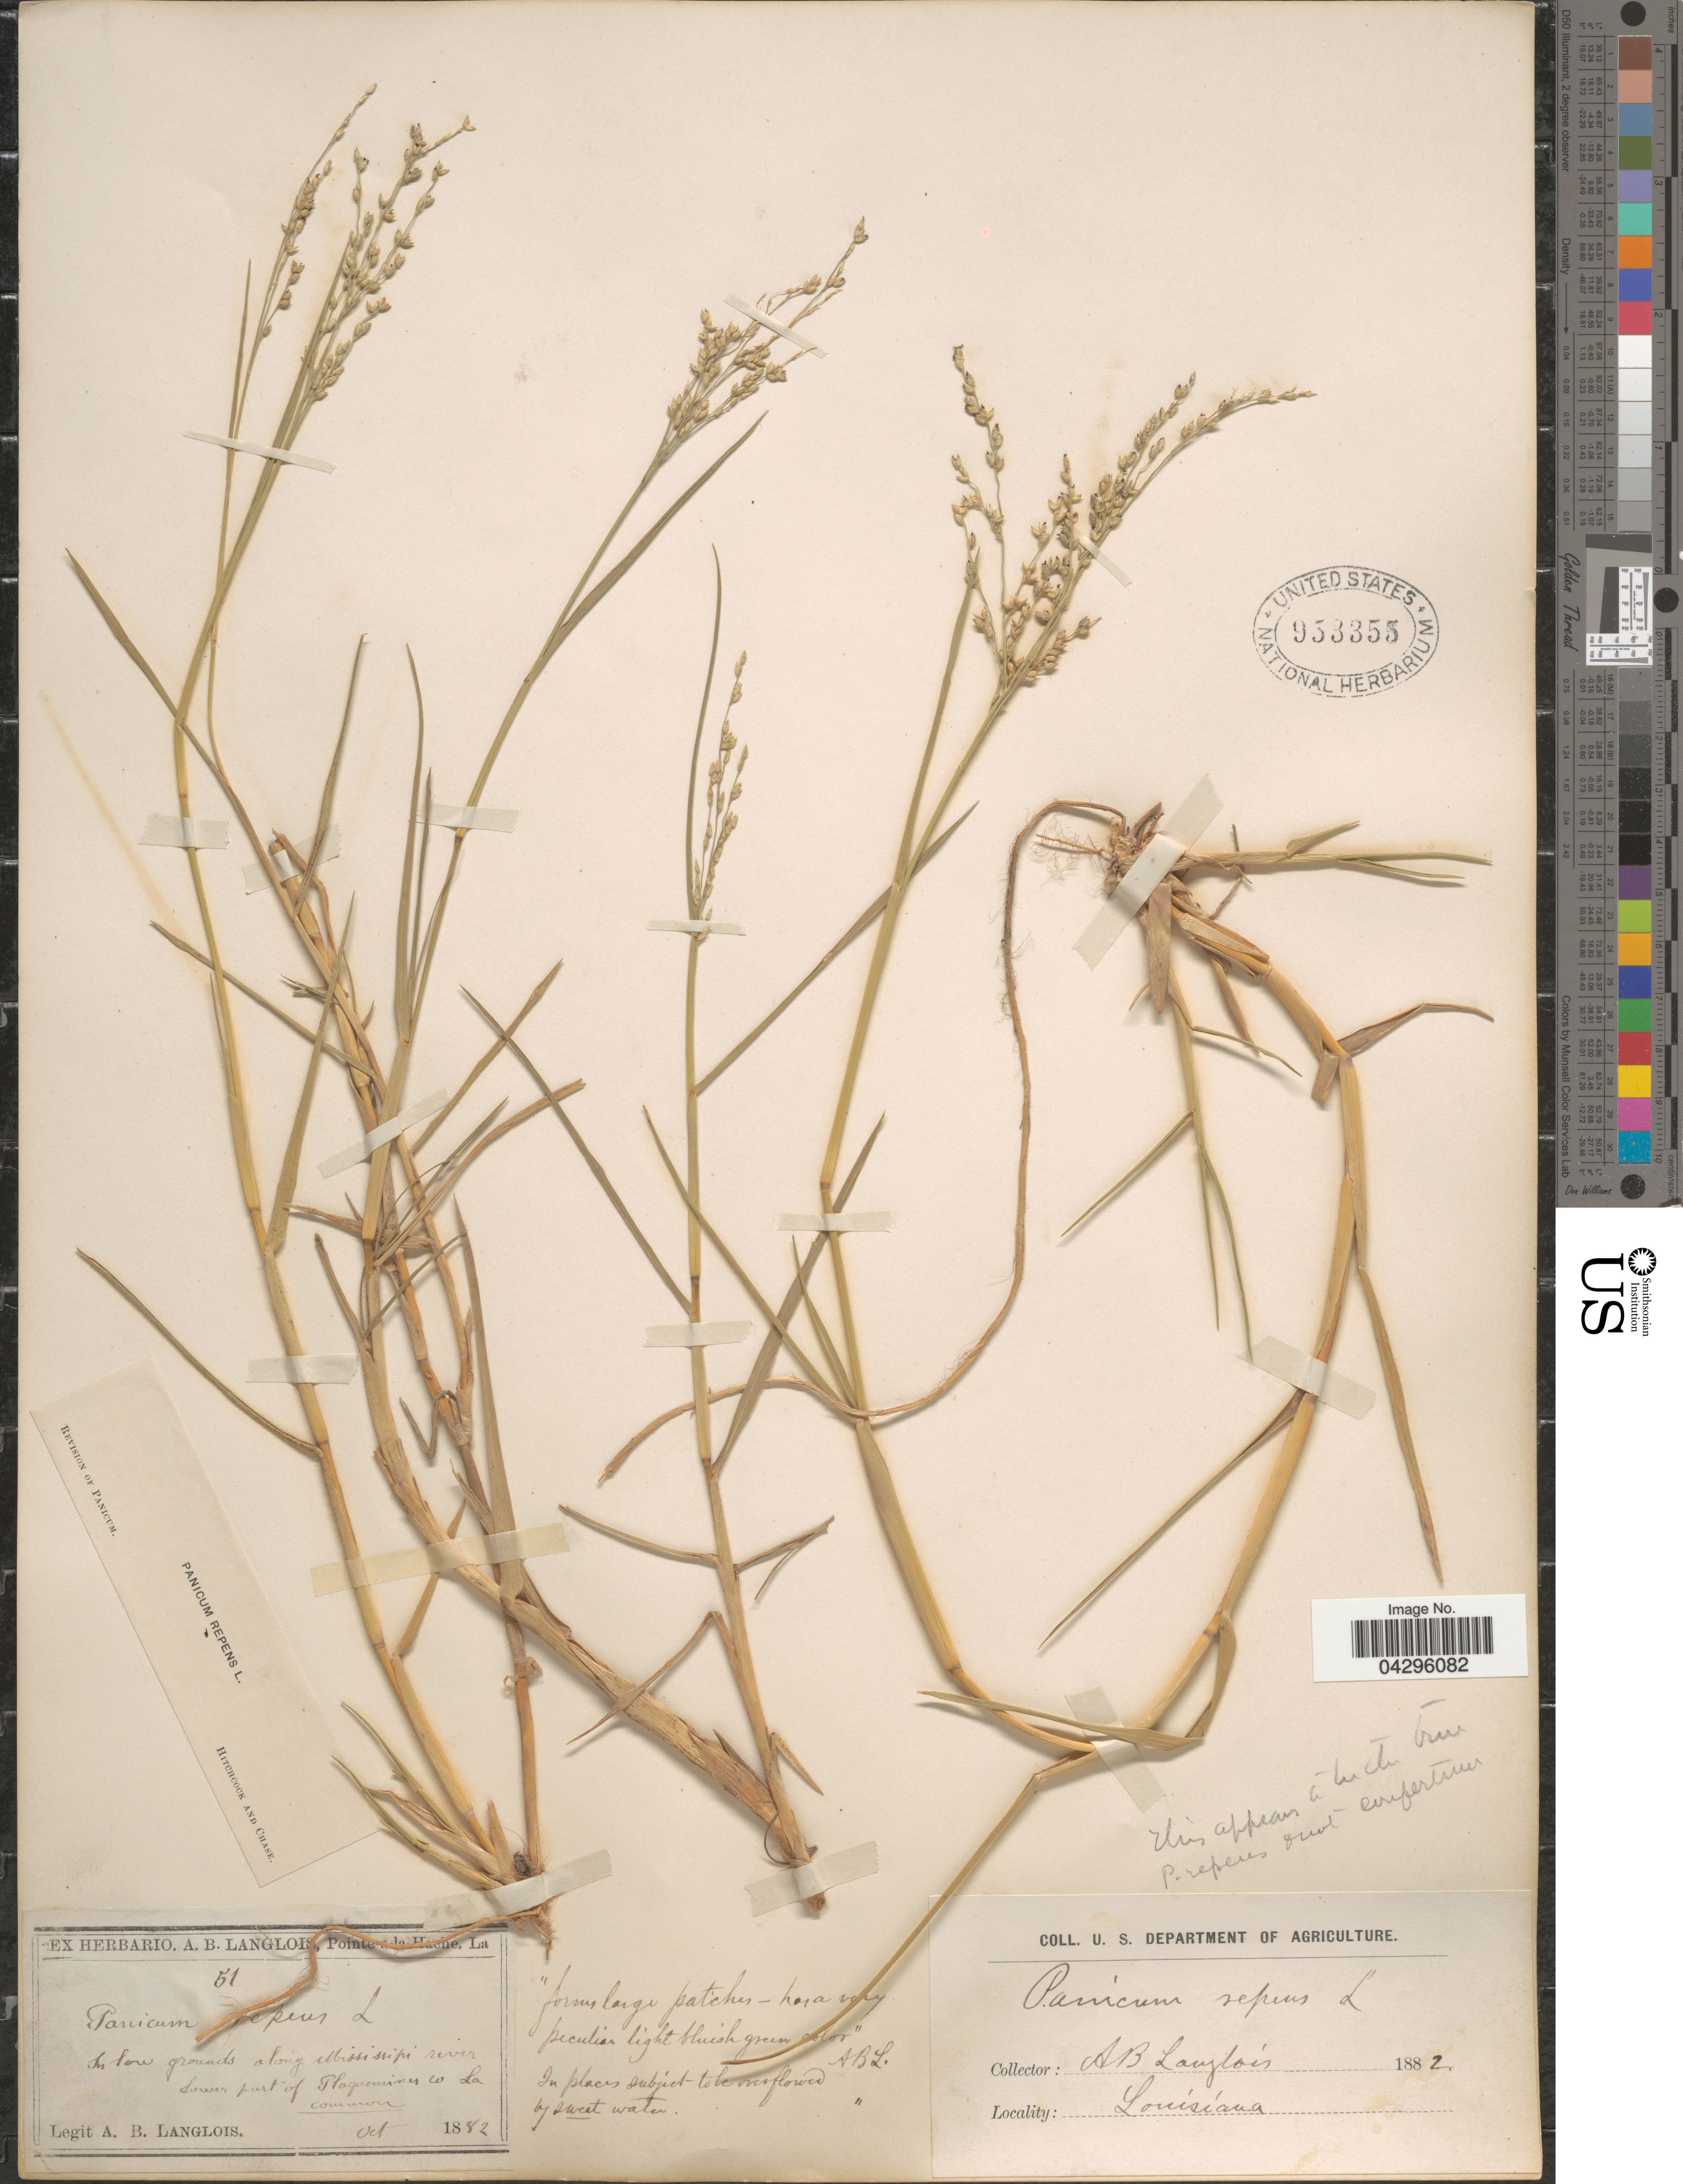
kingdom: Plantae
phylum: Tracheophyta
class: Liliopsida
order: Poales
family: Poaceae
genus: Panicum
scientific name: Panicum repens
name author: L.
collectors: A. Langlois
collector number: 51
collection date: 1882-10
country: United States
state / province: Louisiana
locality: In low grounds along Mississippi river. Lower part of Plaquemines Co.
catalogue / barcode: US 953355